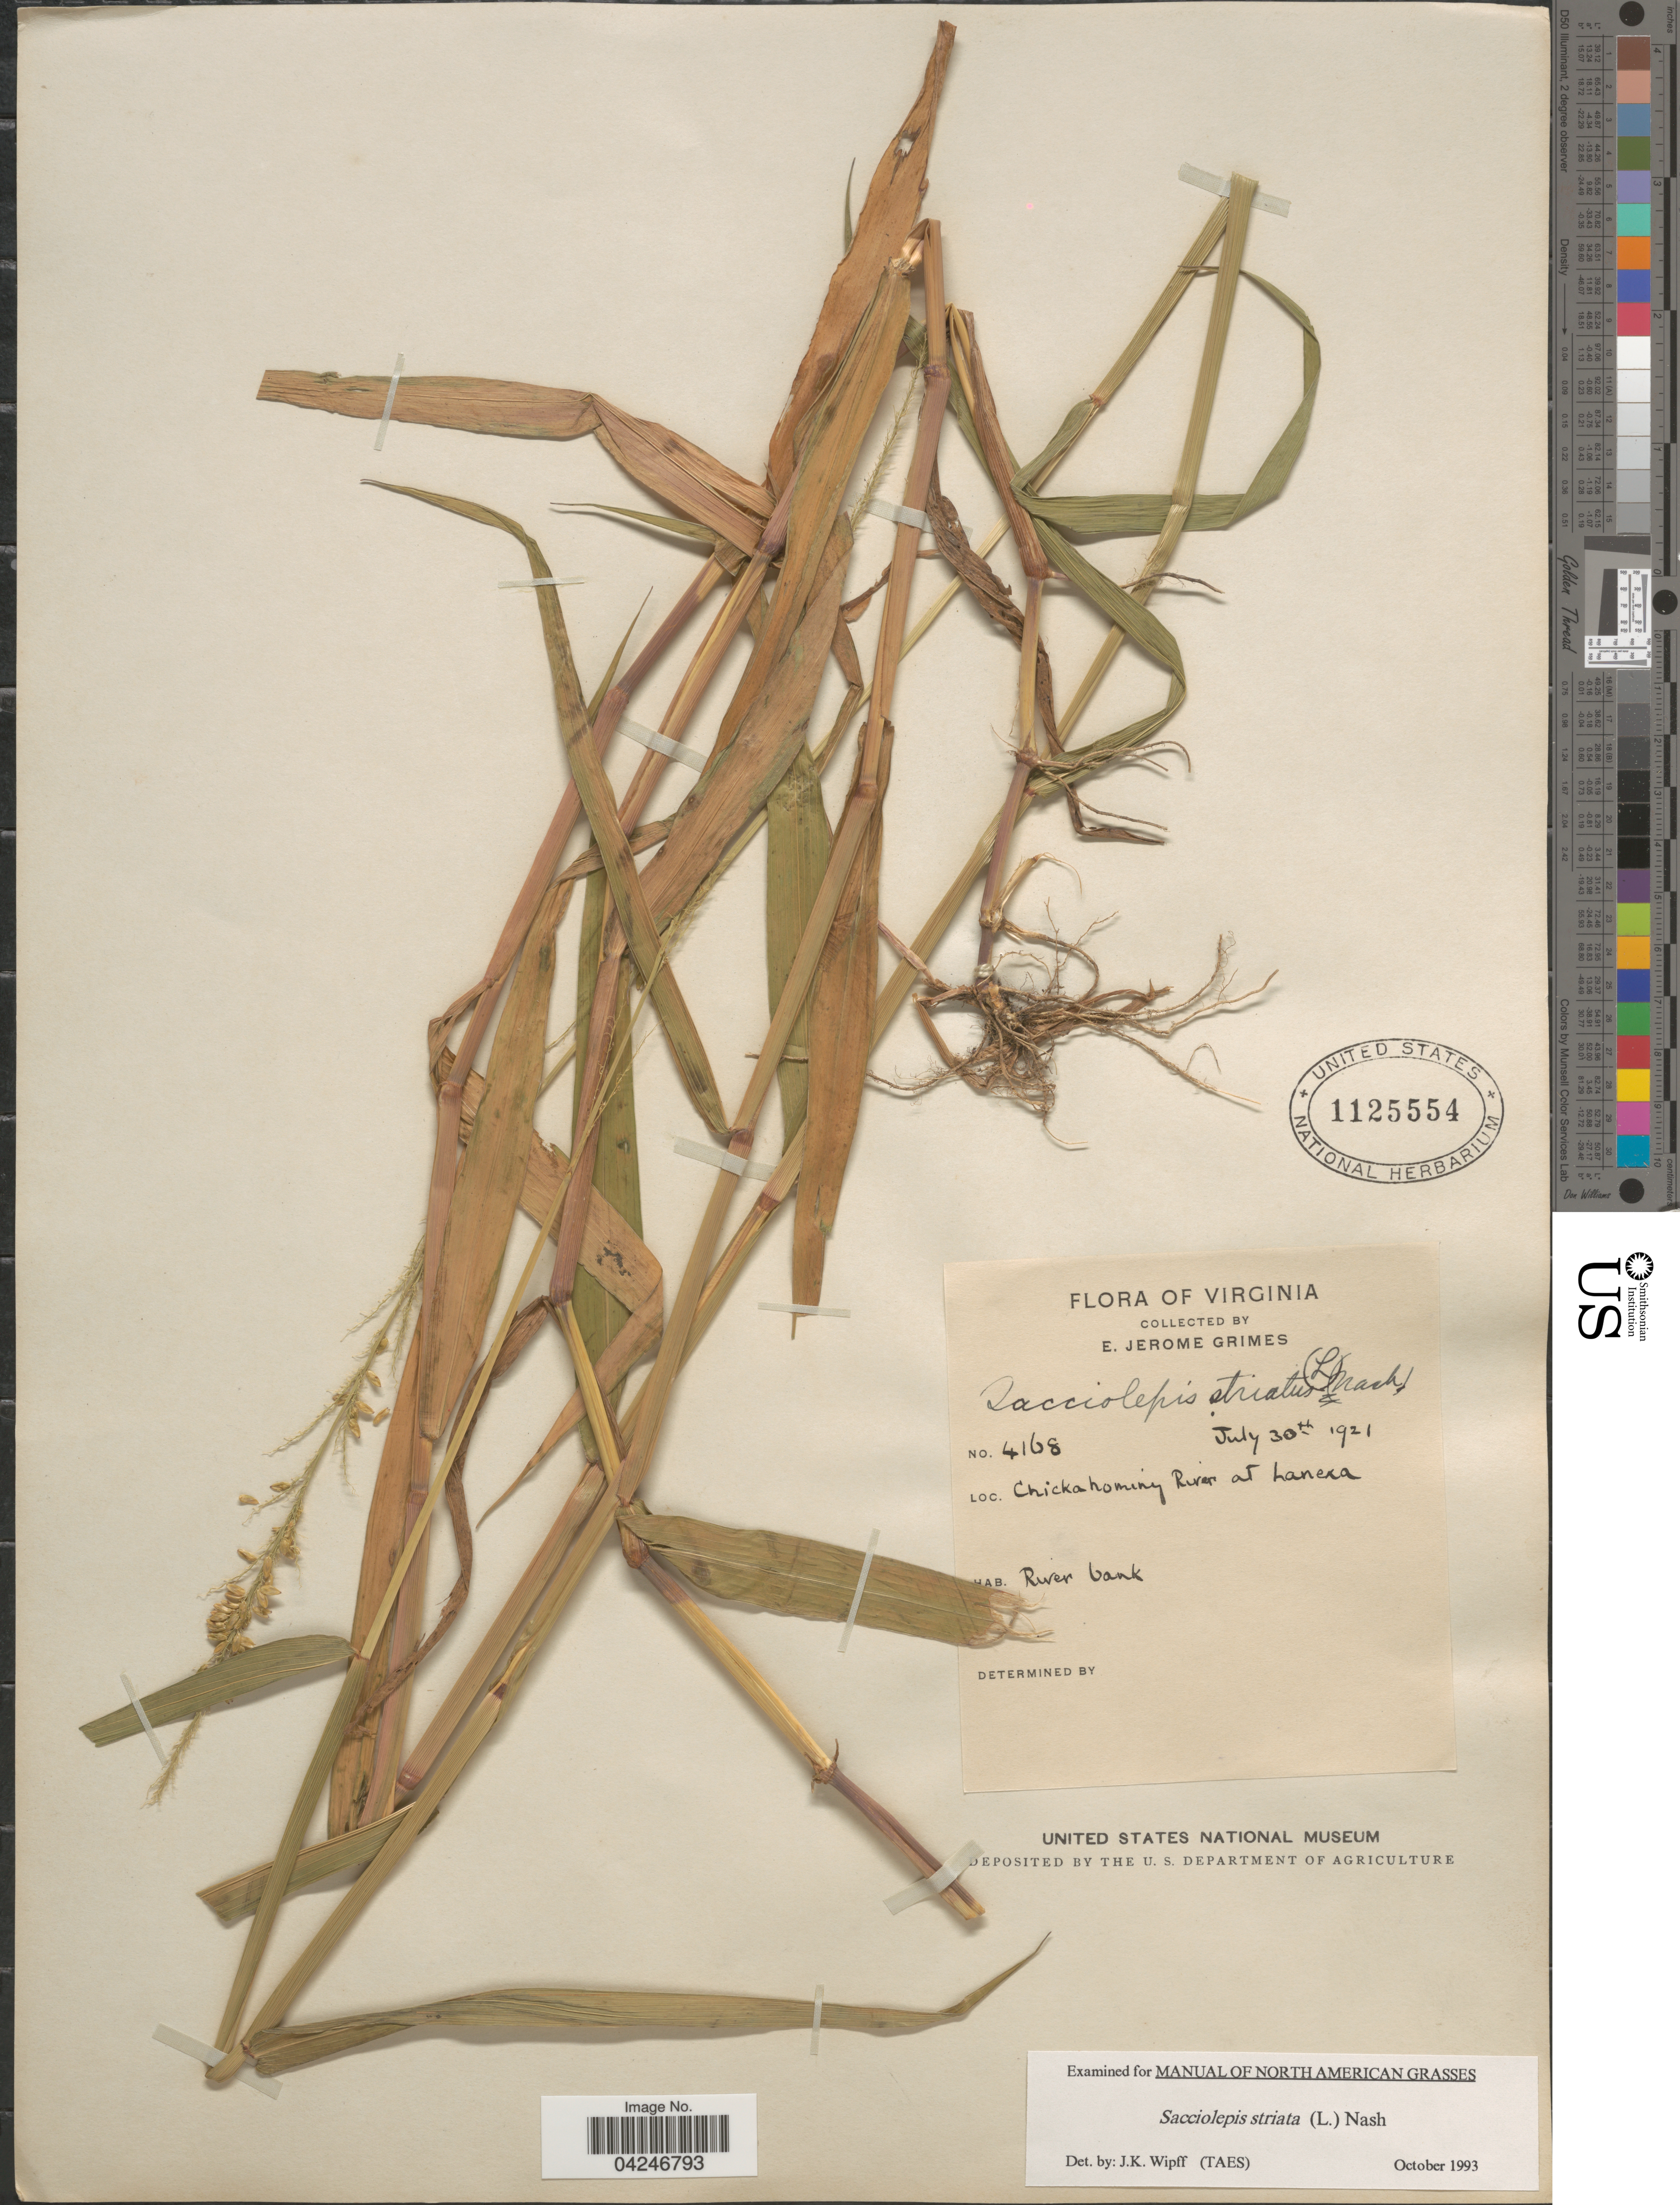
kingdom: Plantae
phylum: Tracheophyta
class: Liliopsida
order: Poales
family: Poaceae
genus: Sacciolepis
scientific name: Sacciolepis striata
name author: (L.) Nash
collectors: E. J. Grimes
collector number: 4168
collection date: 1921-07-30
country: United States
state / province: Virginia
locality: Chikahoming River at Lanexa.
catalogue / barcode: US 1125554